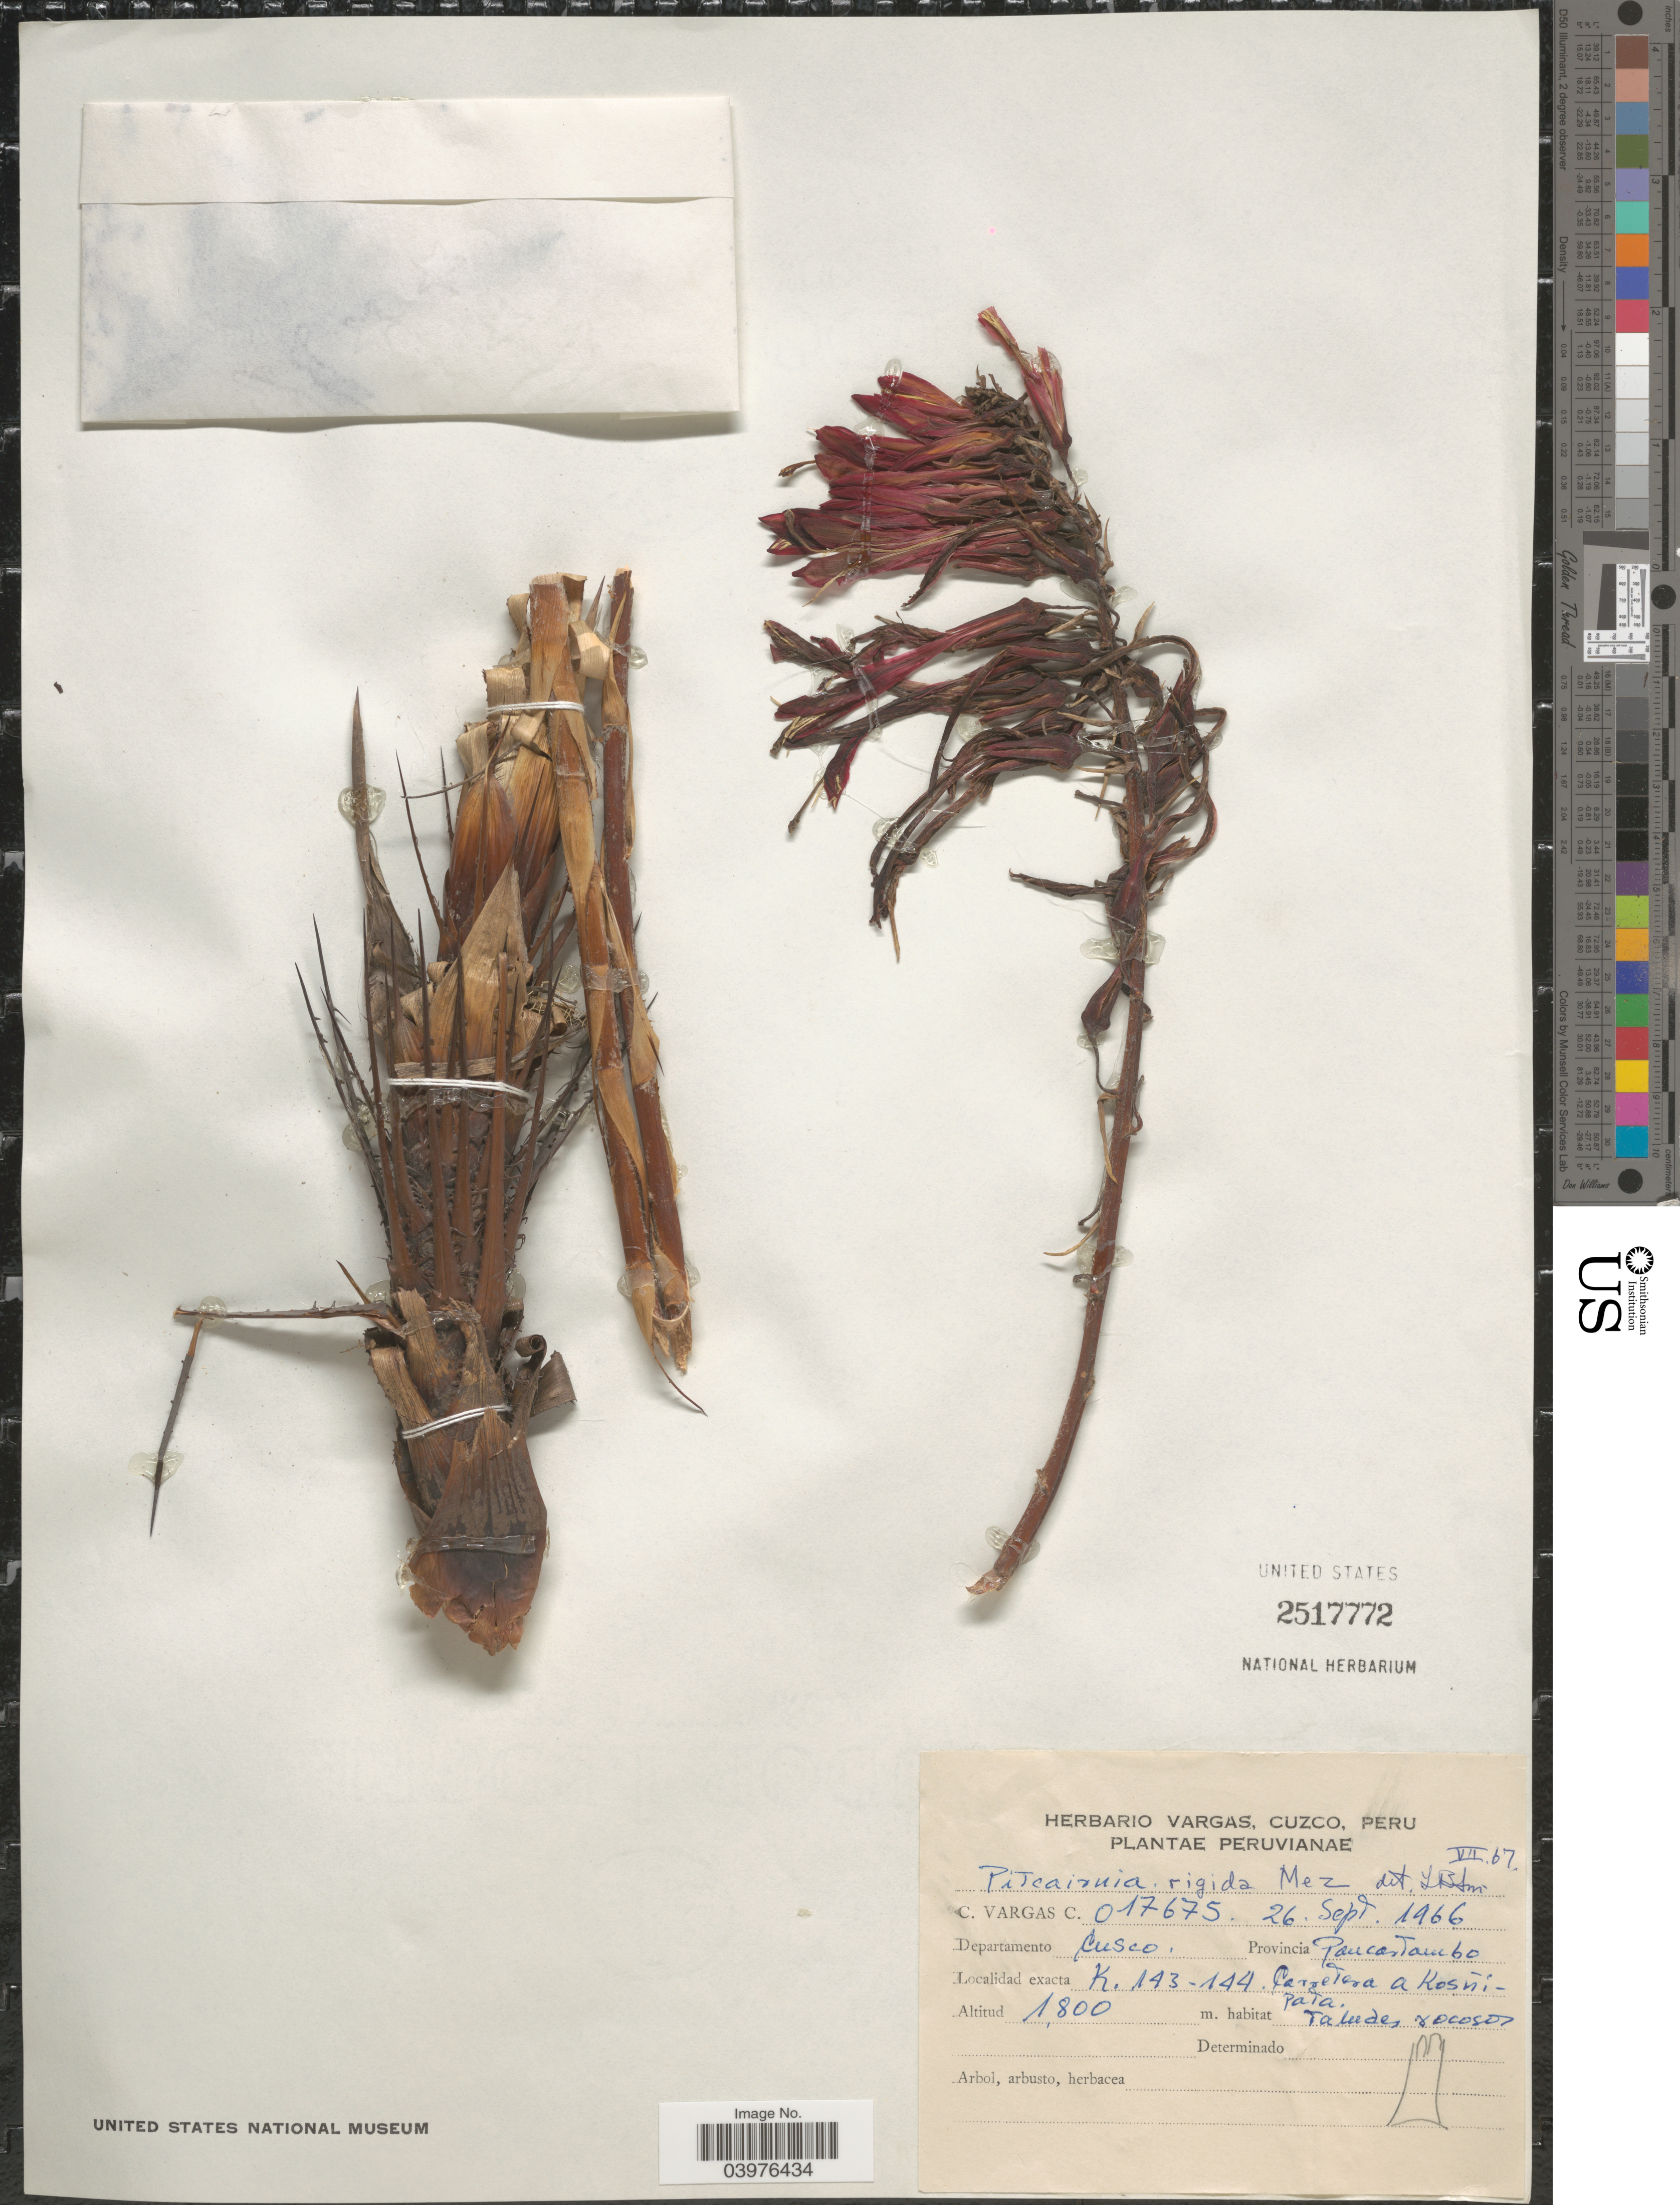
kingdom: Plantae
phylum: Tracheophyta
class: Liliopsida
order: Poales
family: Bromeliaceae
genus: Pitcairnia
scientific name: Pitcairnia rigida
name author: Mez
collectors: C. Vargas Calderón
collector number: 017675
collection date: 1966-09-26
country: Peru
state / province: Cusco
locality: Departamento Cuzco. Provincia Paucartambo. K. 143-144. Carretera a Kosñipata.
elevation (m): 1800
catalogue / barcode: US 2517772